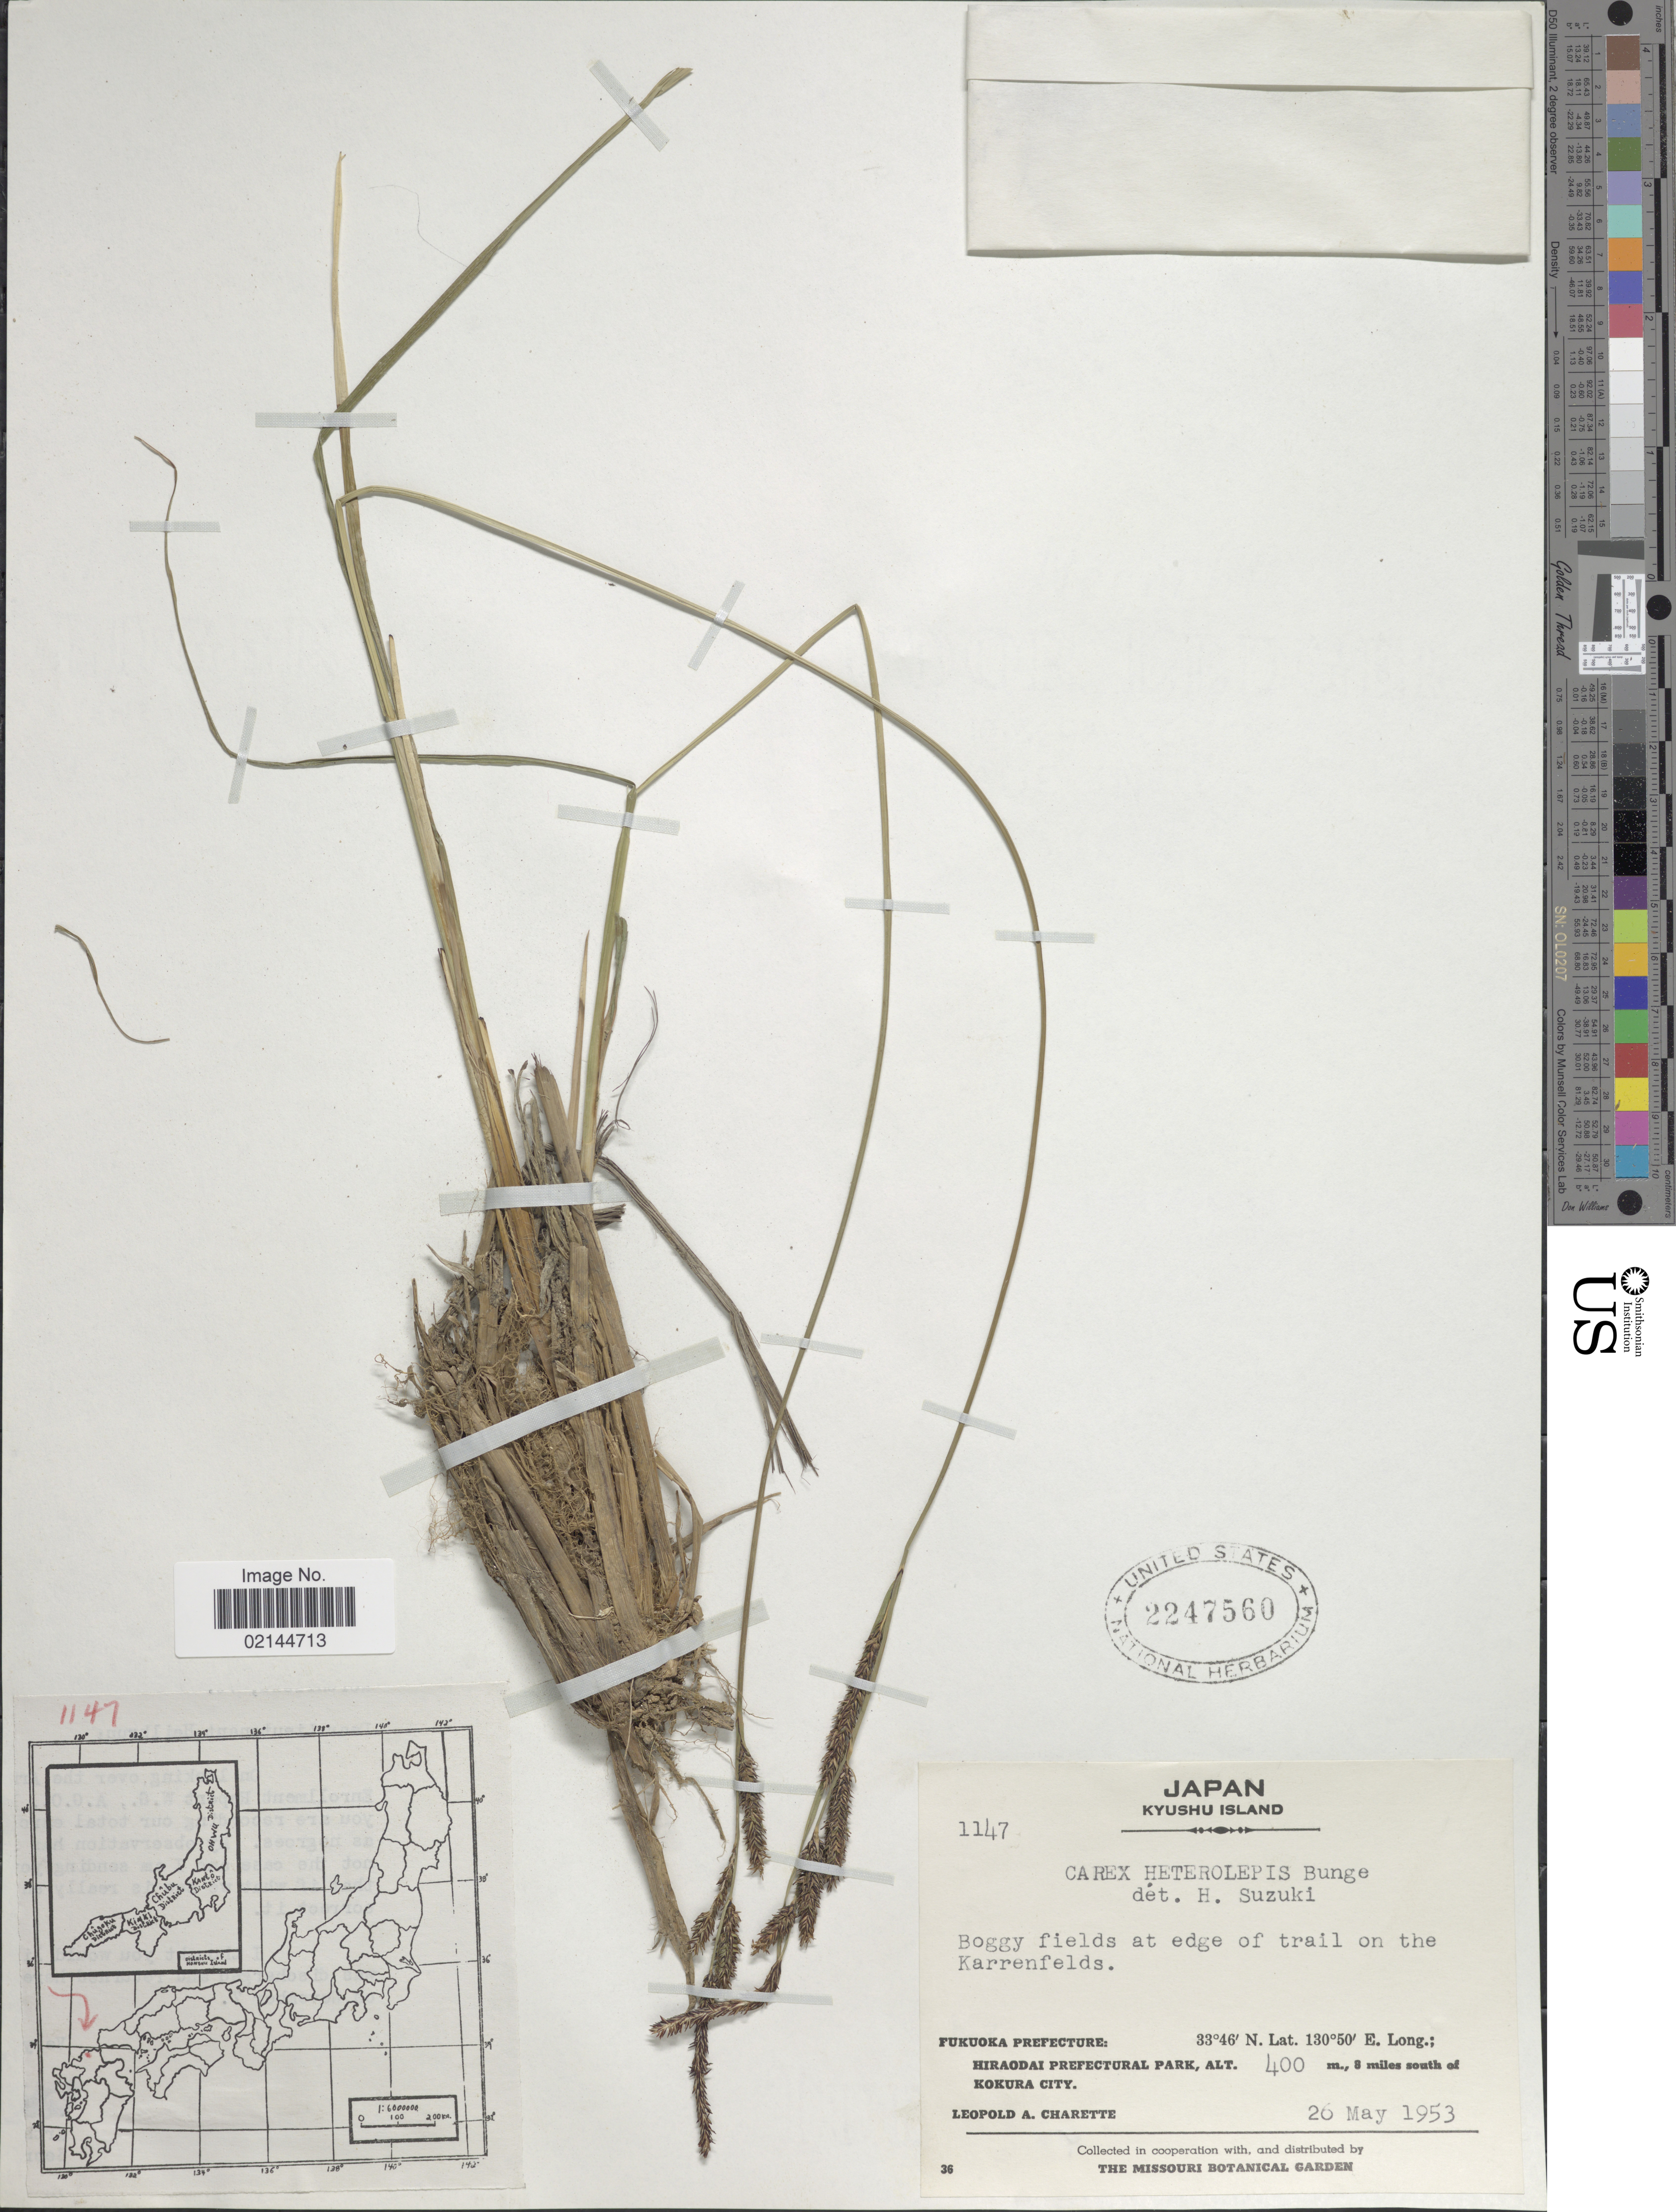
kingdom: Plantae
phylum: Tracheophyta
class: Liliopsida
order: Poales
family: Cyperaceae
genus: Carex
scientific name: Carex heterolepis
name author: Bunge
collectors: L. A. Charette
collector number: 1147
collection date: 1953-05-26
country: Japan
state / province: Hukuoka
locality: Kyushu Island. Fukuoka Prefecture: Hiraodai Prefectural Park, 8 miles south of Kokura City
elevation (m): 400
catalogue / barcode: US 2247560